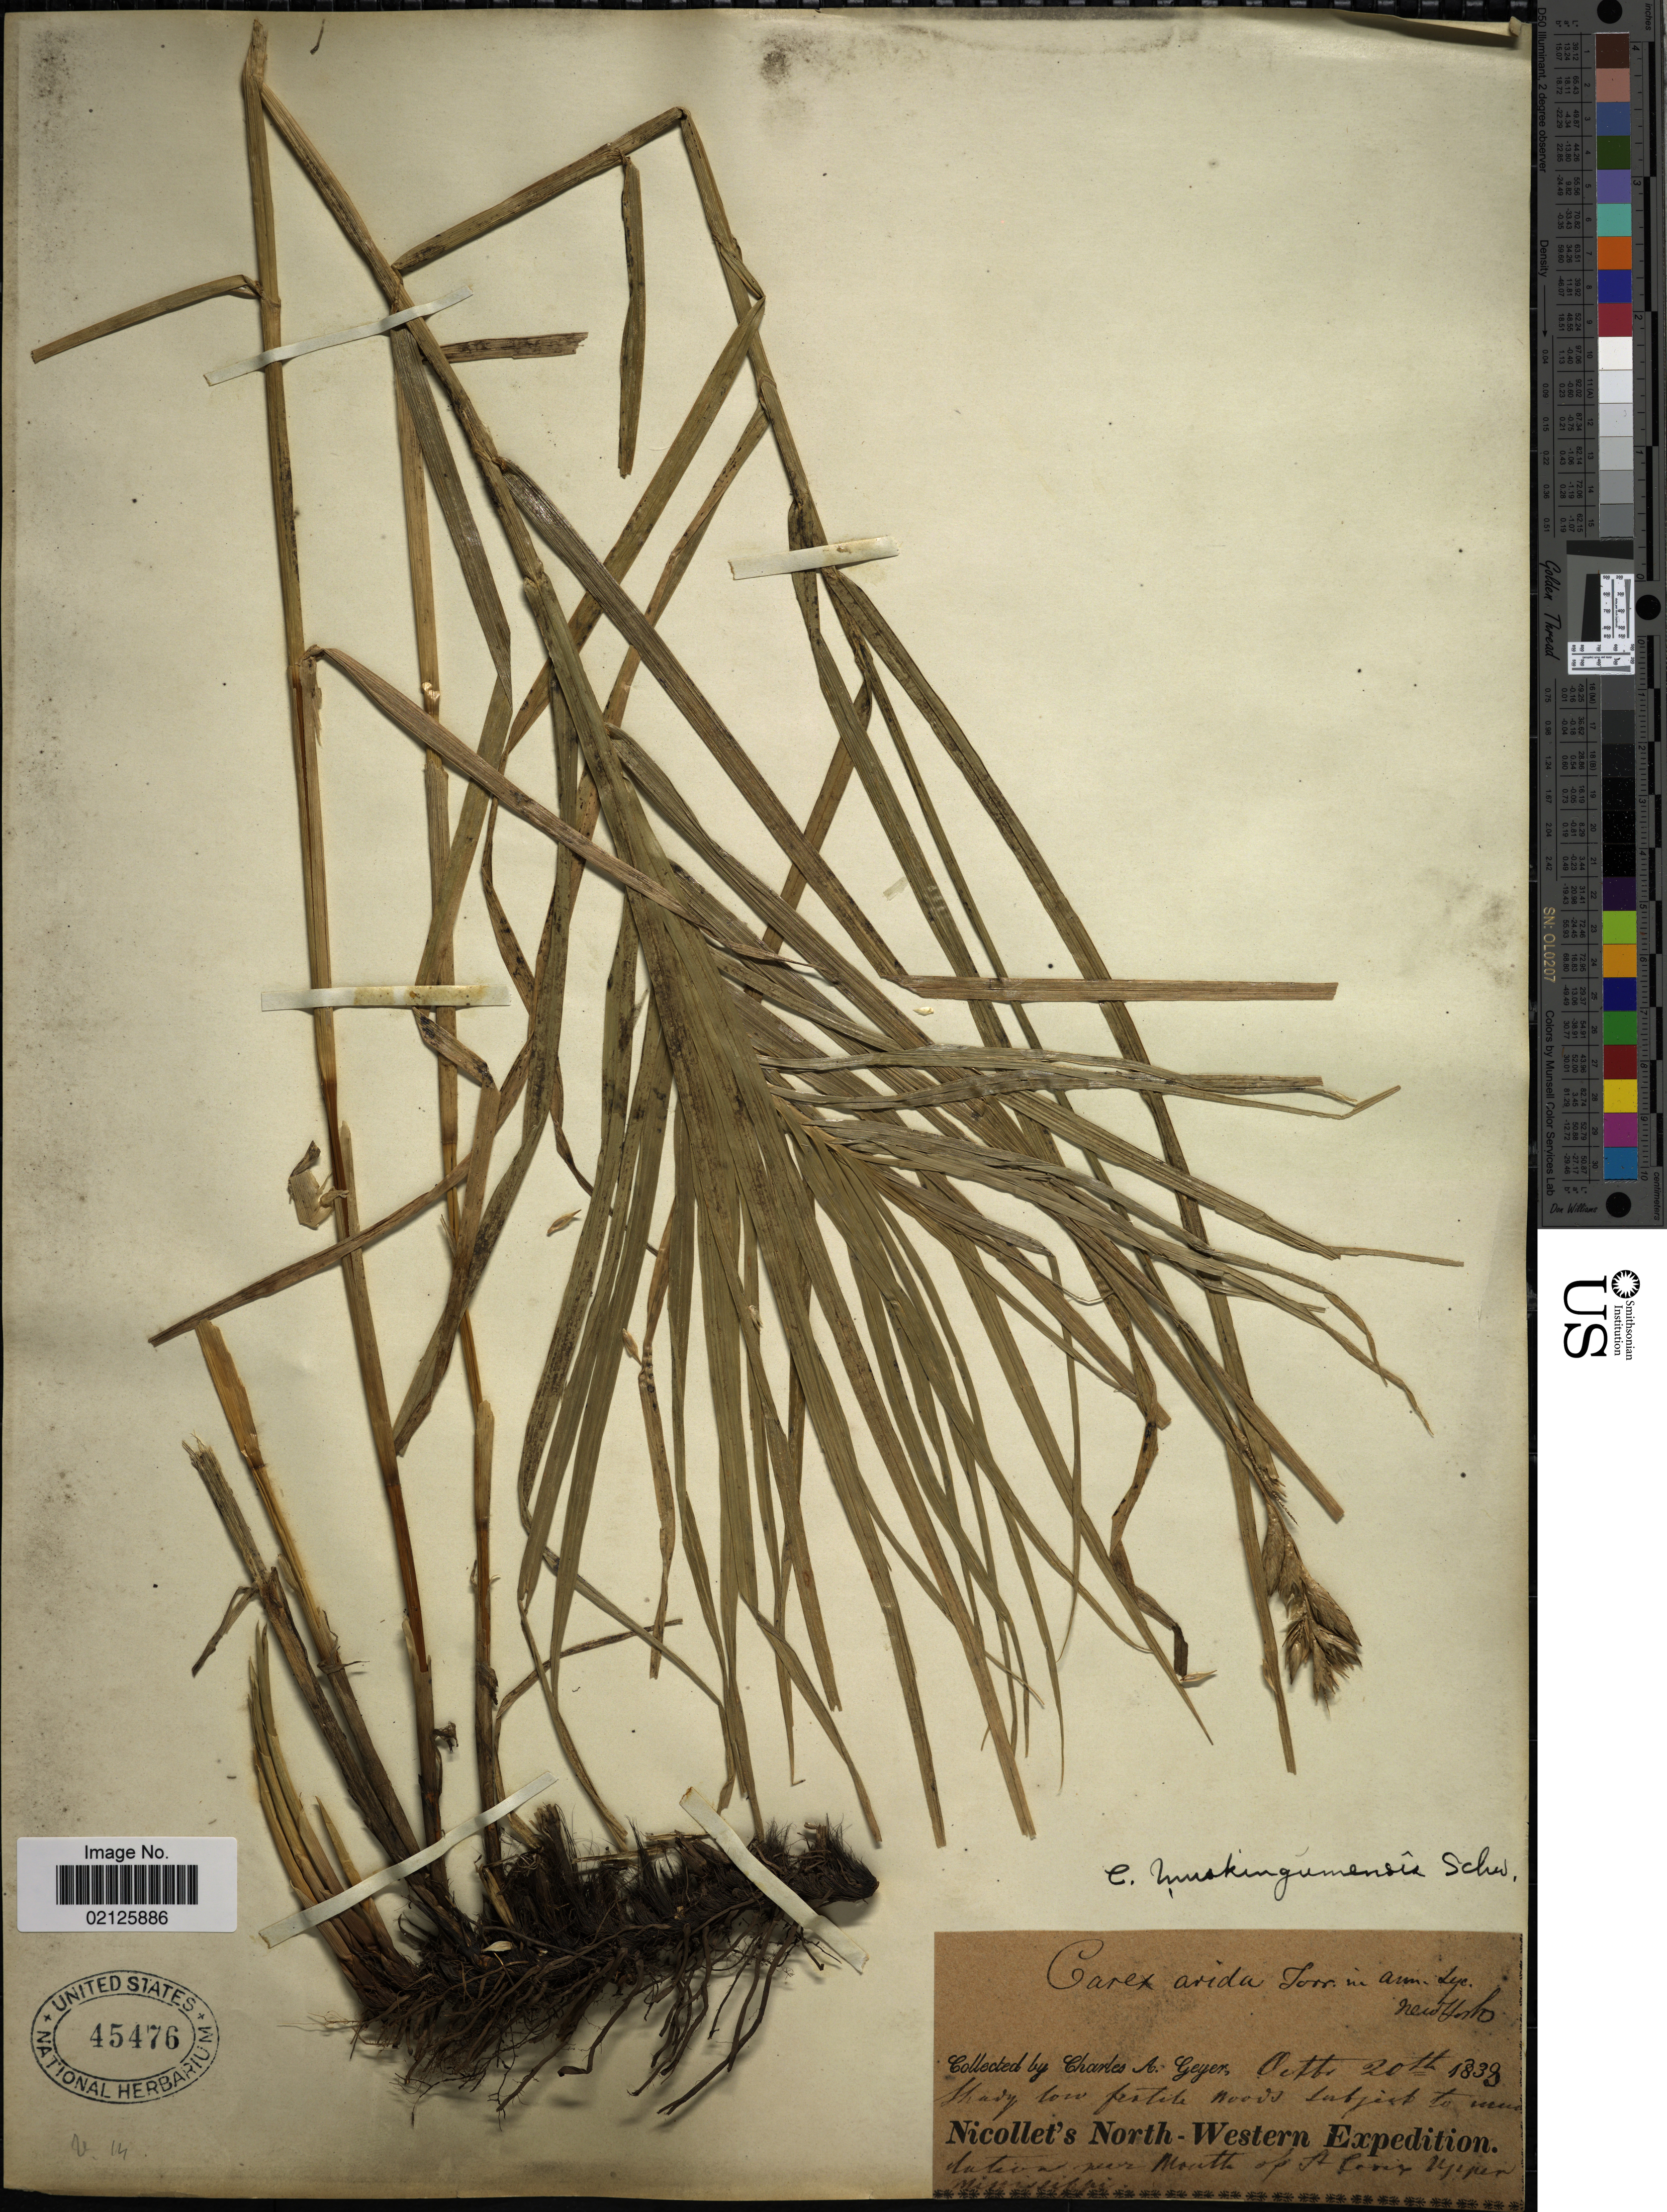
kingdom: Plantae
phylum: Tracheophyta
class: Liliopsida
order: Poales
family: Cyperaceae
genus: Carex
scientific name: Carex muskingumensis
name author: Schwein.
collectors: C. A. Geyer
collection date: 1839-10-20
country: United States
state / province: Mississippi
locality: Near Mouth of St Louis upper Mississippi.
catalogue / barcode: US 45476